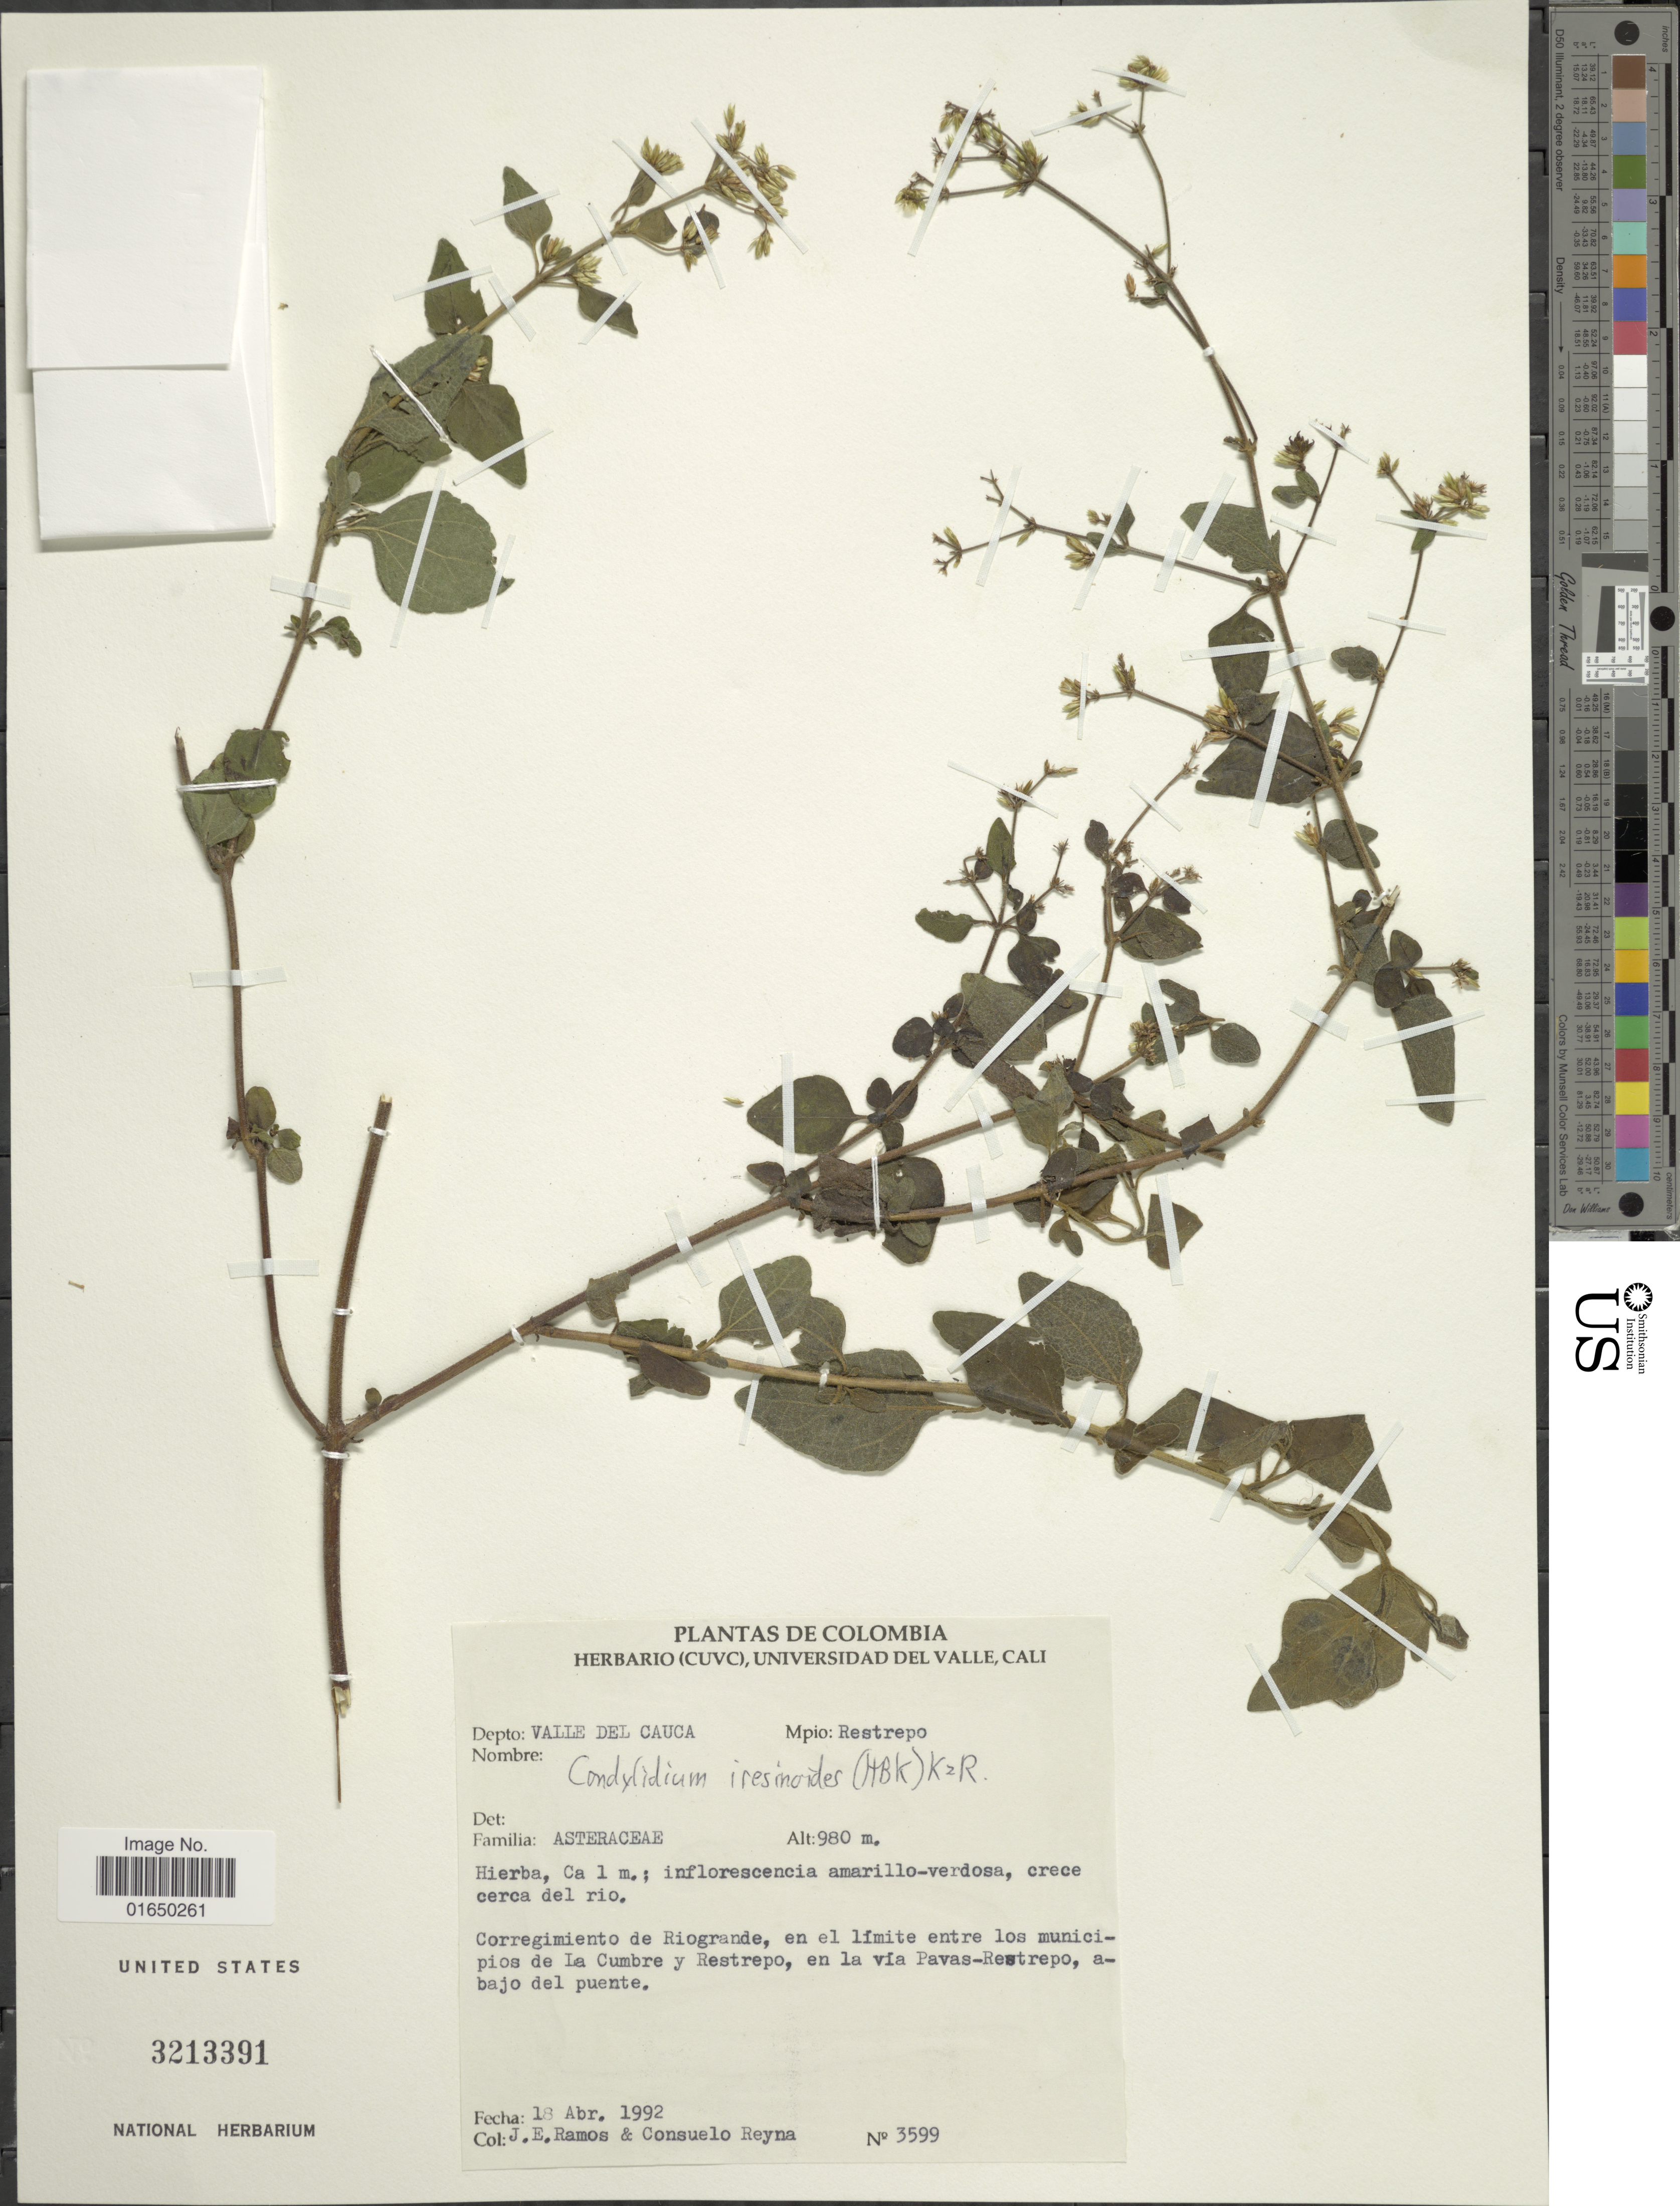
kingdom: Plantae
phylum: Tracheophyta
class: Magnoliopsida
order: Asterales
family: Asteraceae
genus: Condylidium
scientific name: Condylidium iresinoides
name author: (Kunth) R.M. King & H. Rob.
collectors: J. E. Ramos & C. Reyna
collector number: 3599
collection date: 1992-04-18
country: Colombia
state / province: Valle del Cauca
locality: Depto: Valle del Cauca, Mpio: Restrepo, Corregimeinto de Riogrande, en le limite entre los municipios de La Cumbre y Restrepo, en la via Pavas-Restreopo, abajo del puente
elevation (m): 980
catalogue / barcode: US 3213391